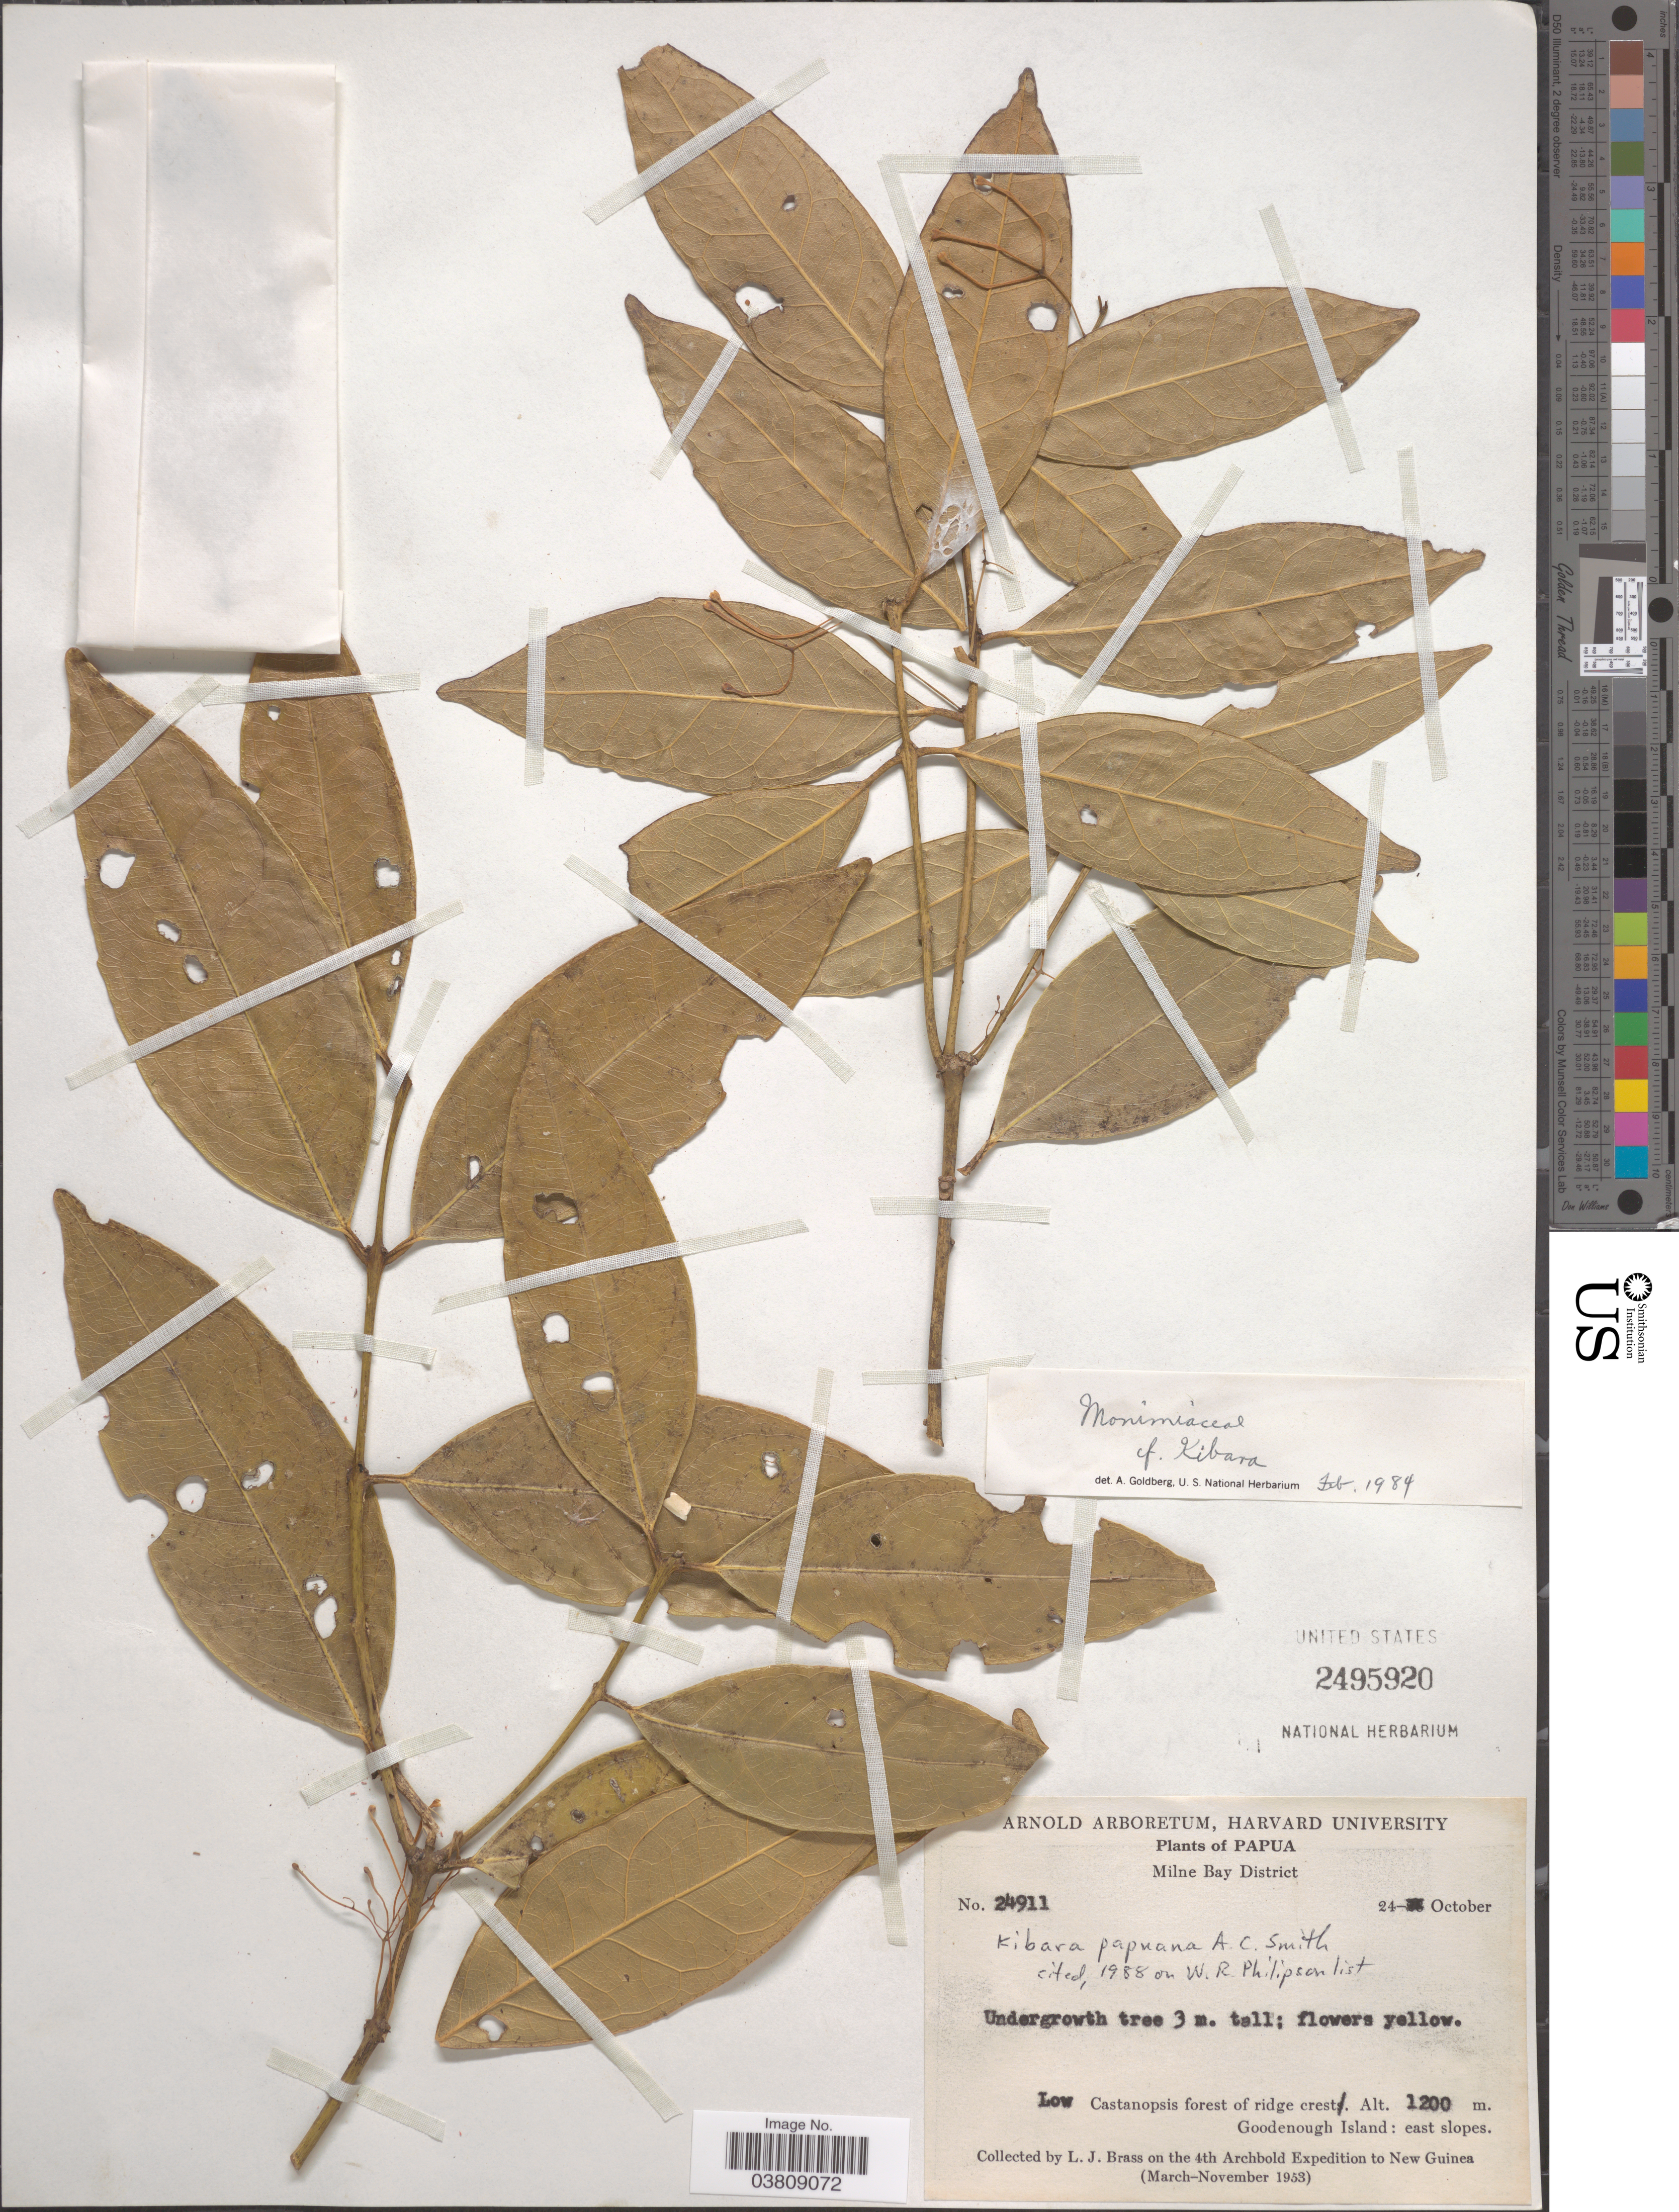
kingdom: Plantae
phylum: Tracheophyta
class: Magnoliopsida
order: Laurales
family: Monimiaceae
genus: Kibara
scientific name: Kibara papuana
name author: A.C. Sm.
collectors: L. J. Brass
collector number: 24911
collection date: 1953-10-24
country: Papua New Guinea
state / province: Milne Bay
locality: Papua. Milne Bay District. Low Castanopsis forest of ridge crest. Goodenough Island: east slopes. New Guinea.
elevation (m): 1200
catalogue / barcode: US 2495920